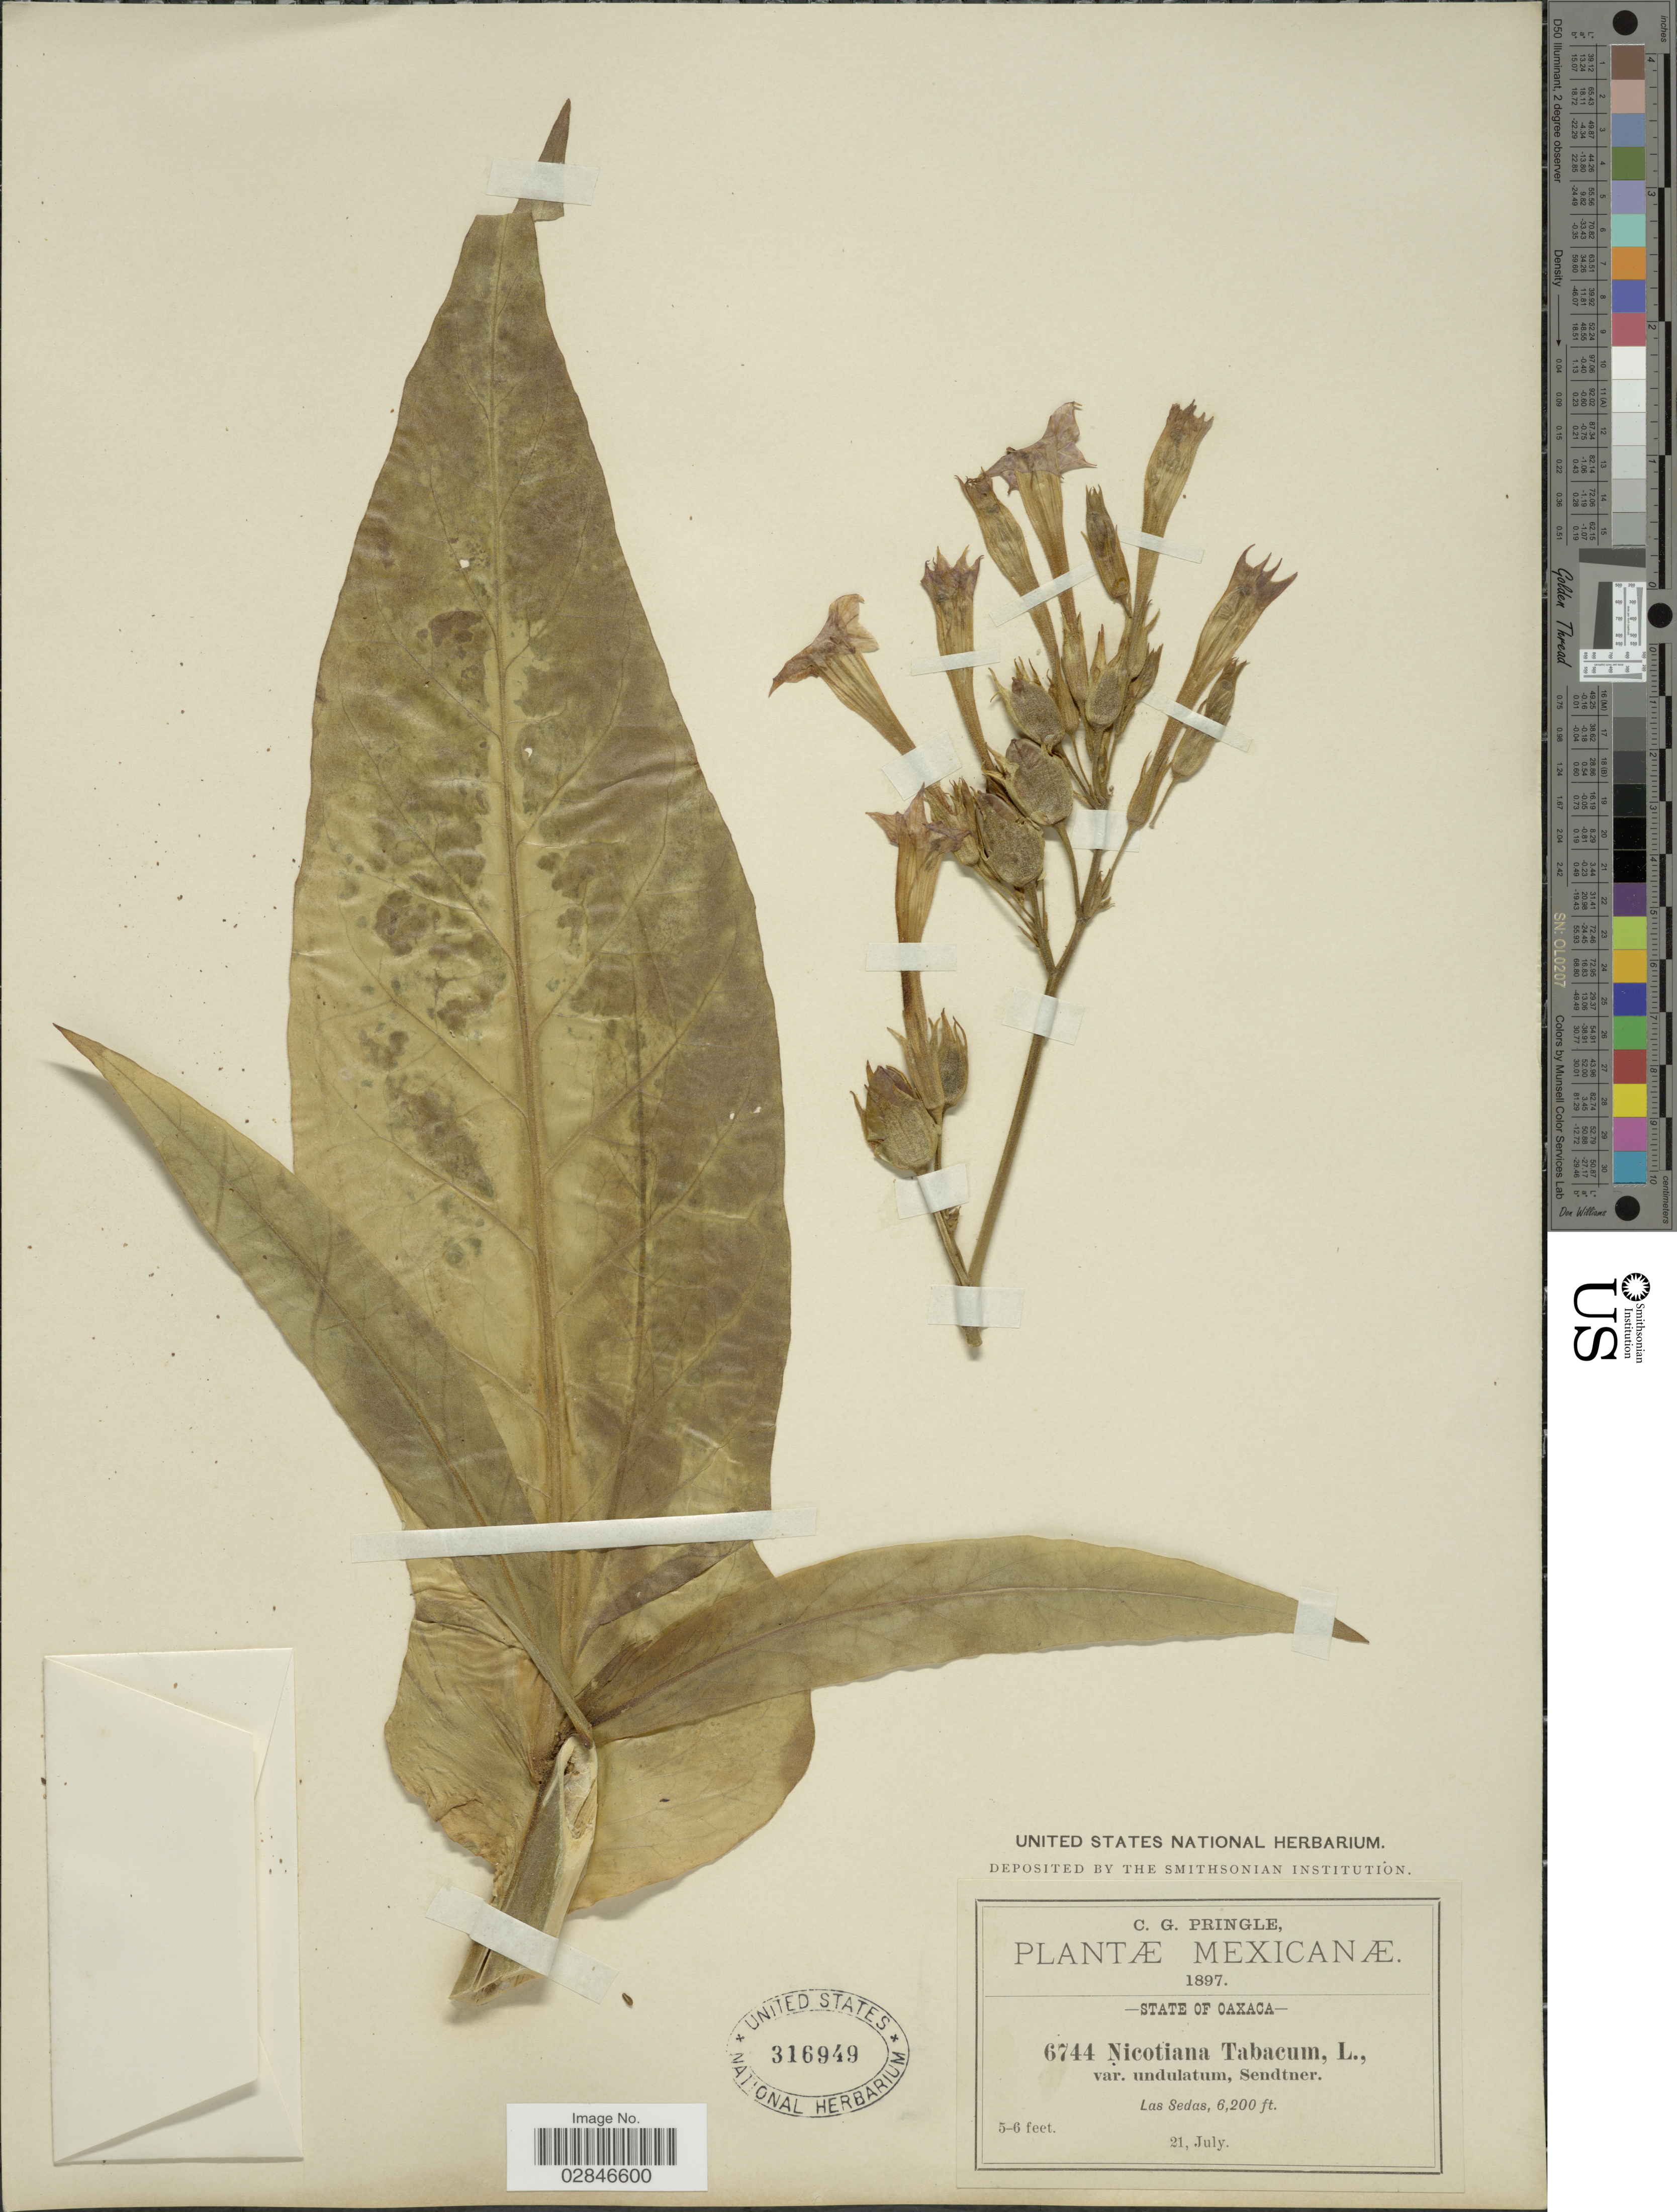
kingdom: Plantae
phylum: Tracheophyta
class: Magnoliopsida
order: Solanales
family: Solanaceae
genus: Nicotiana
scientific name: Nicotiana tabacum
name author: L.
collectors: C. G. Pringle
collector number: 6744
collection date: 1897-07-21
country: Mexico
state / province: Oaxaca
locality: Las Sedas.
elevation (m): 1890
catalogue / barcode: US 316949